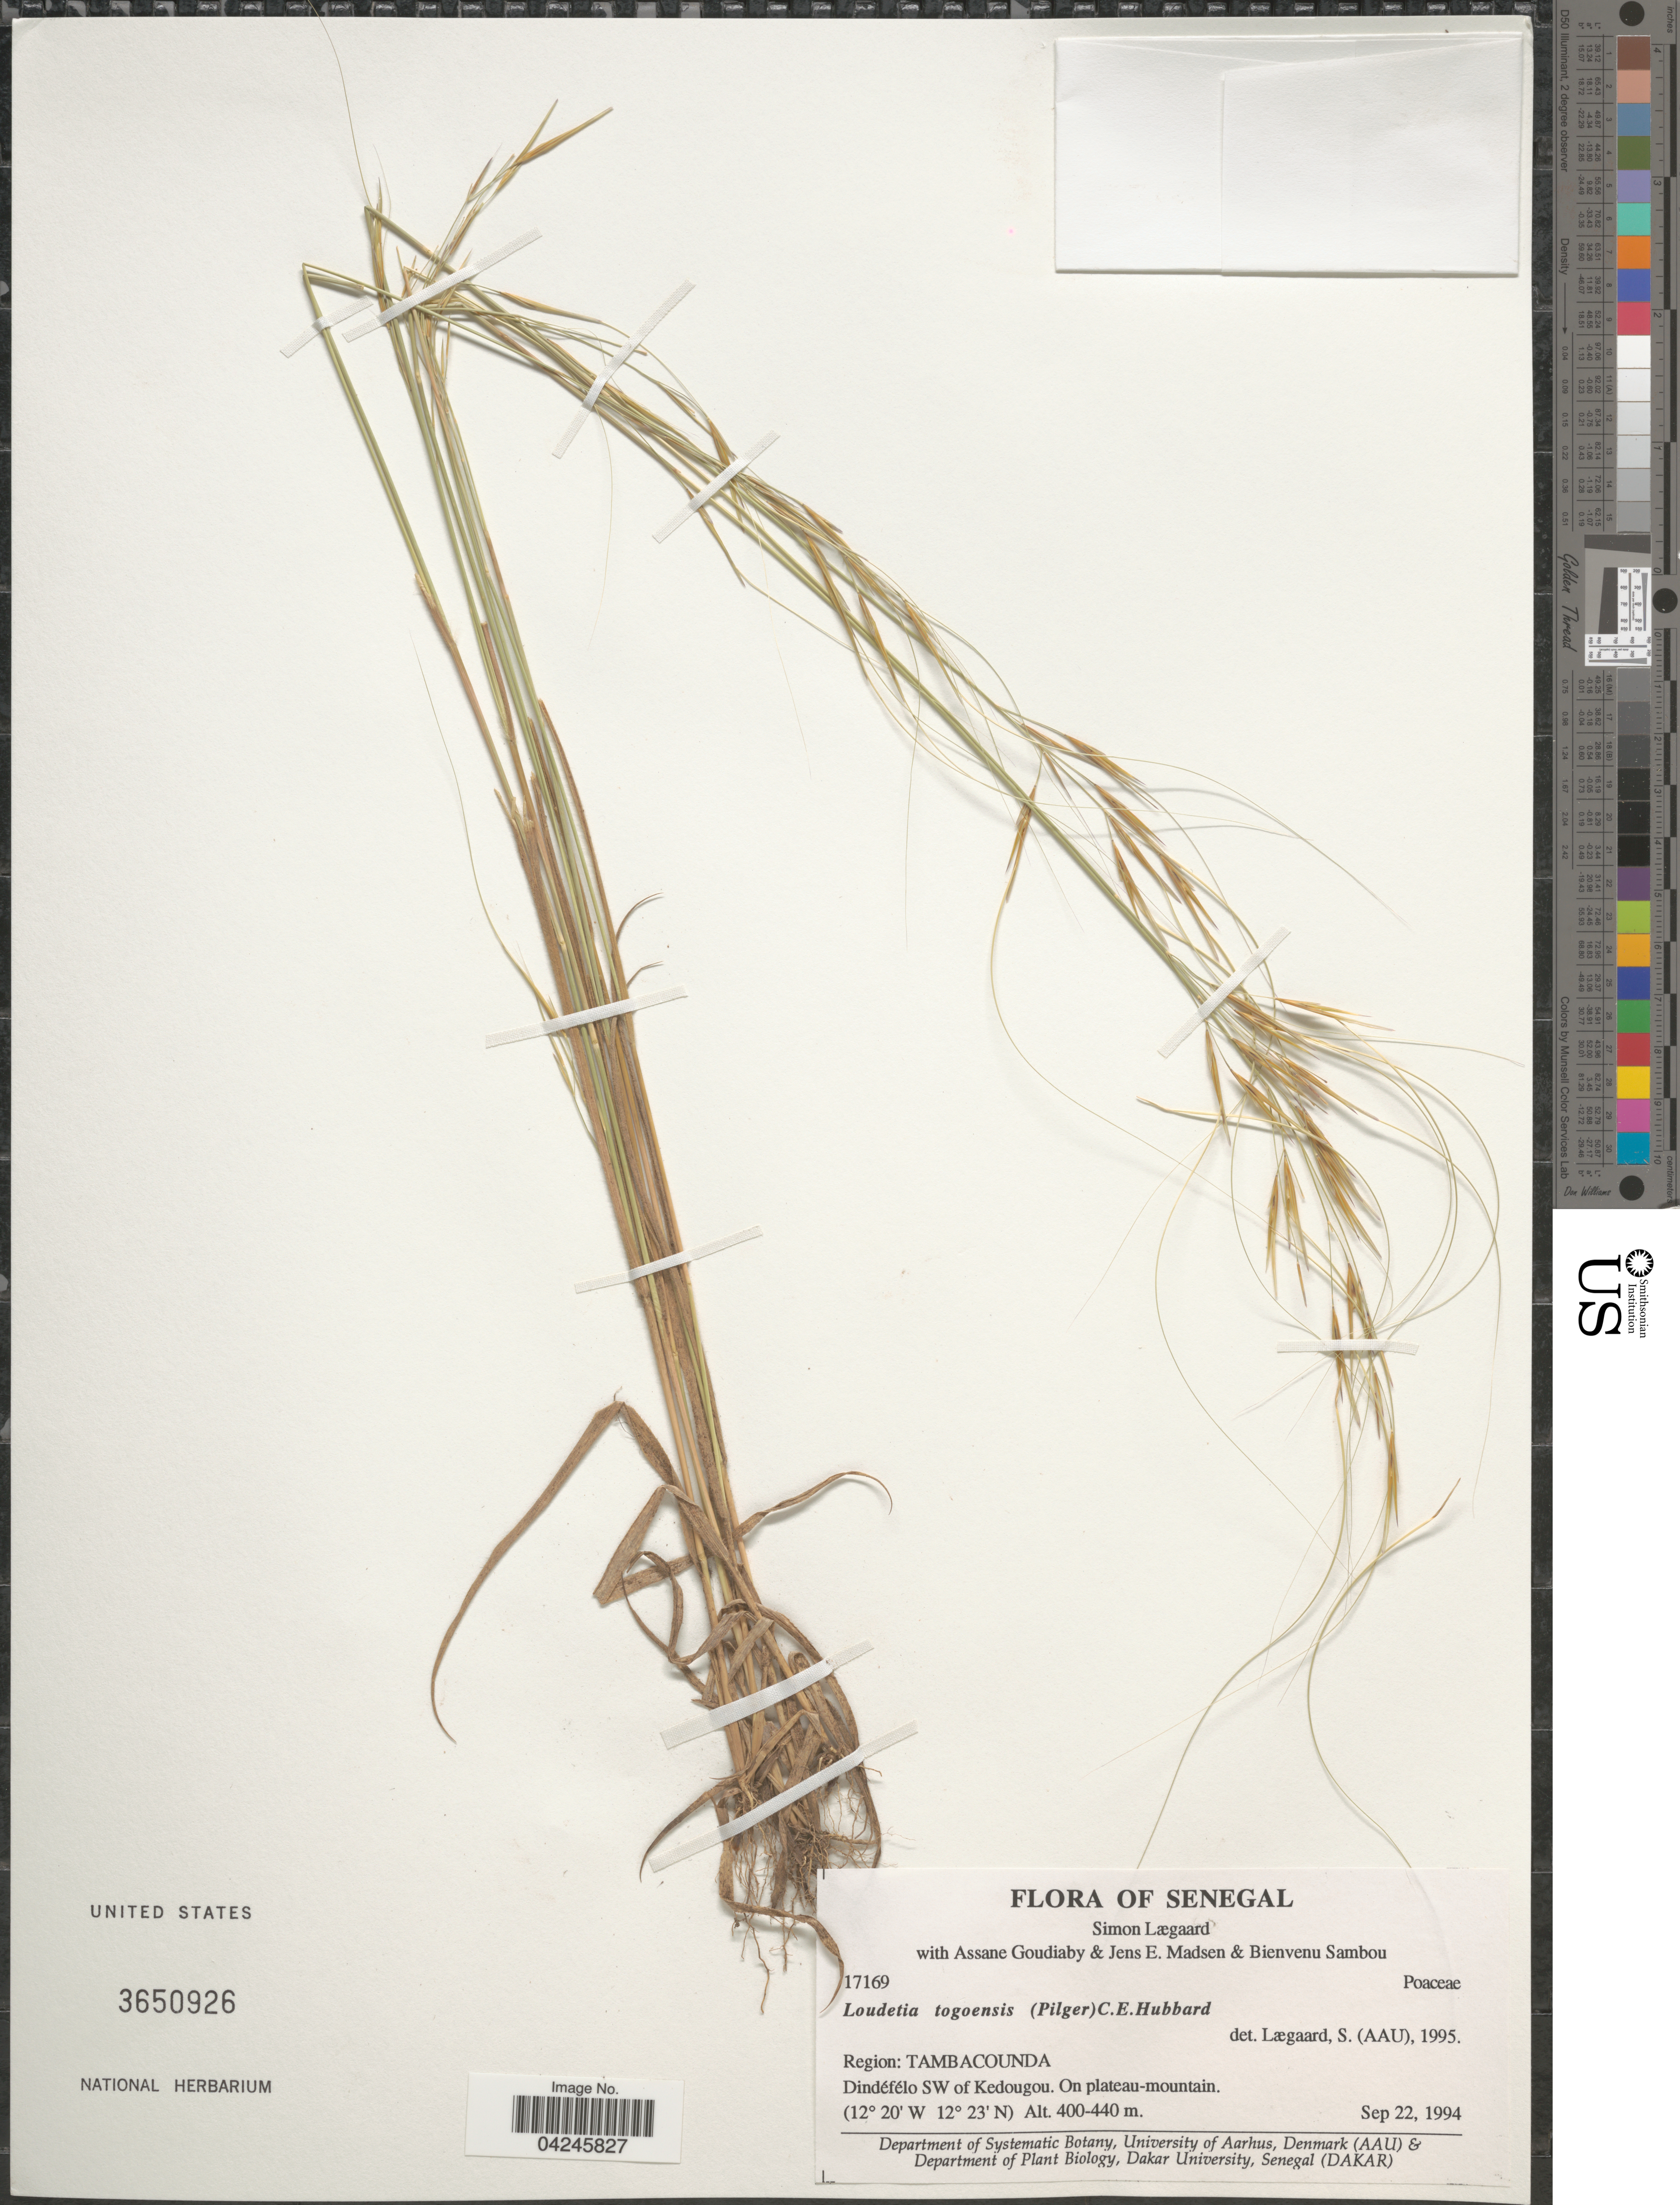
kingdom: Plantae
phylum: Tracheophyta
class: Liliopsida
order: Poales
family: Poaceae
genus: Loudetia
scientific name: Loudetia togoensis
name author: (Pilg.) C. E. Hubb.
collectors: S. Lægaard, A. Goudiaby, J. E. Madsen & B. Sambou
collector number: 17169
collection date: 1994-09-22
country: Senegal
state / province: Tambacounda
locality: Region: Tambacounda. Dindéfélo SW of Kedougou. On plateau-mountain.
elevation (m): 400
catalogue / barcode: US 3650926